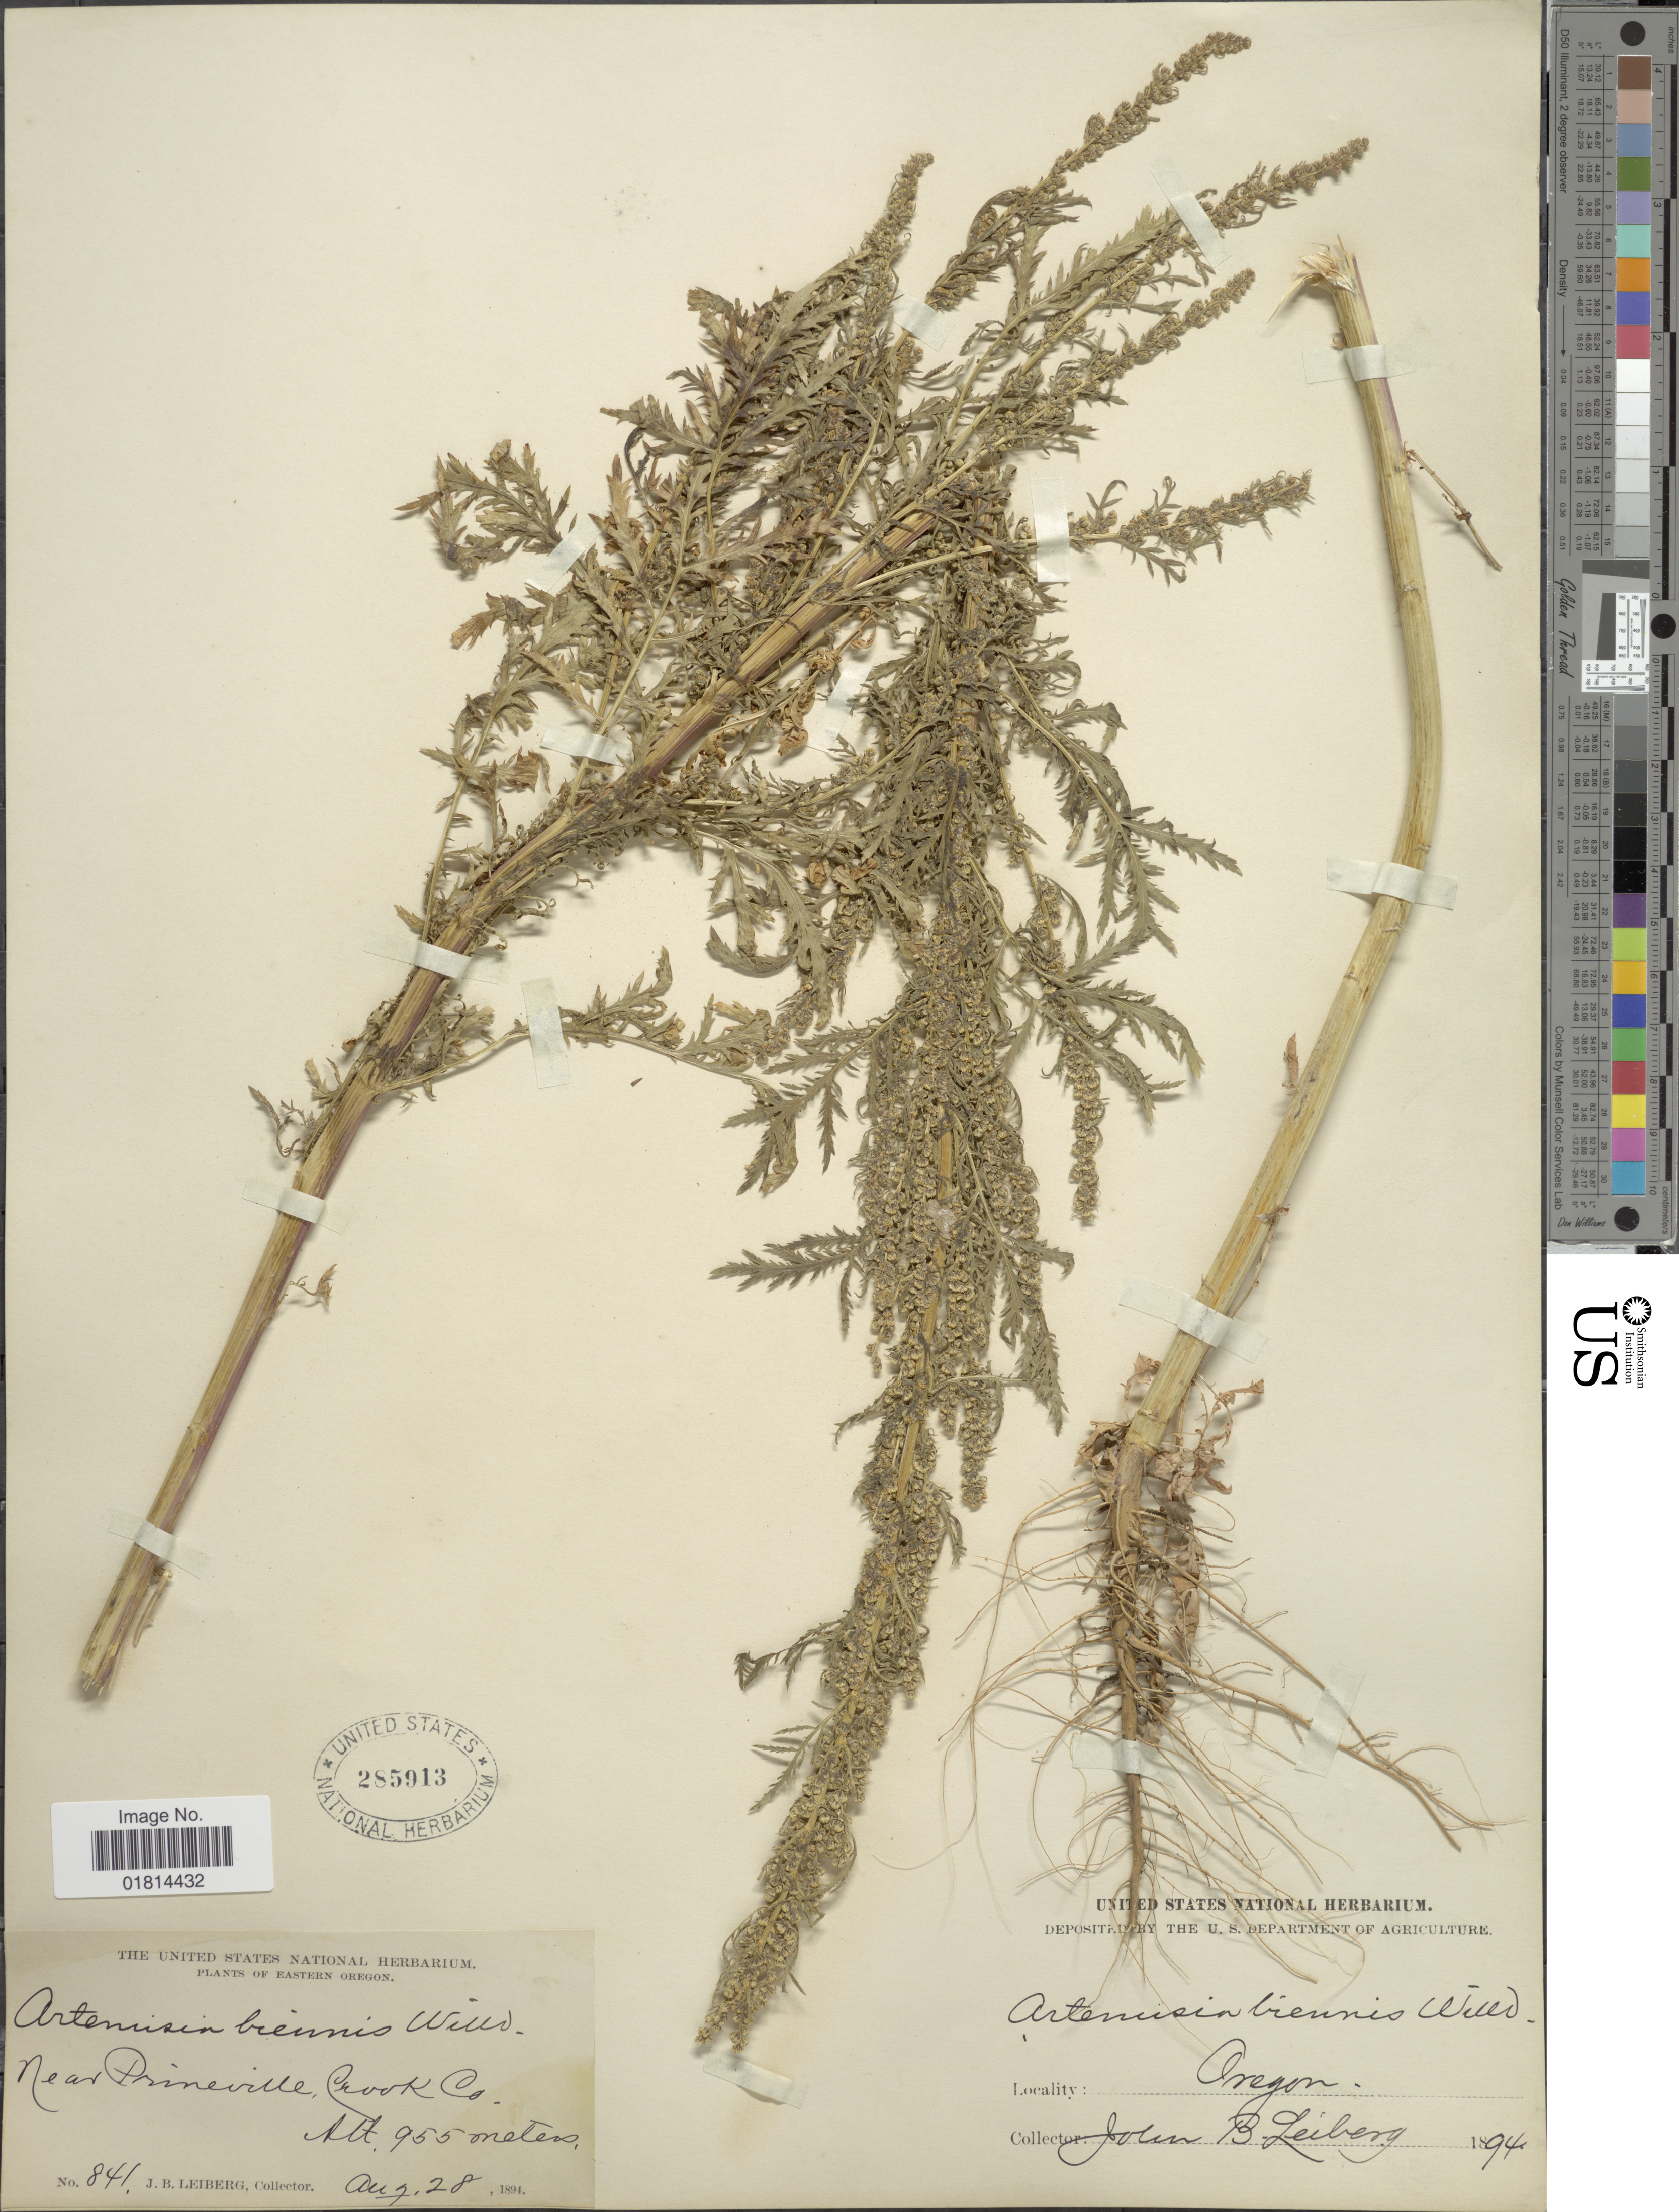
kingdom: Plantae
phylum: Tracheophyta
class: Magnoliopsida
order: Asterales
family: Asteraceae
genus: Artemisia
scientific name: Artemisia biennis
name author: Willd.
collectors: J. B. Leiberg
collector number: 841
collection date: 1894-08-28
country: United States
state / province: Oregon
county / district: Crook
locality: Eastern Oregon. Near Prineville, Crook Co.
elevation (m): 955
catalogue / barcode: US 285913